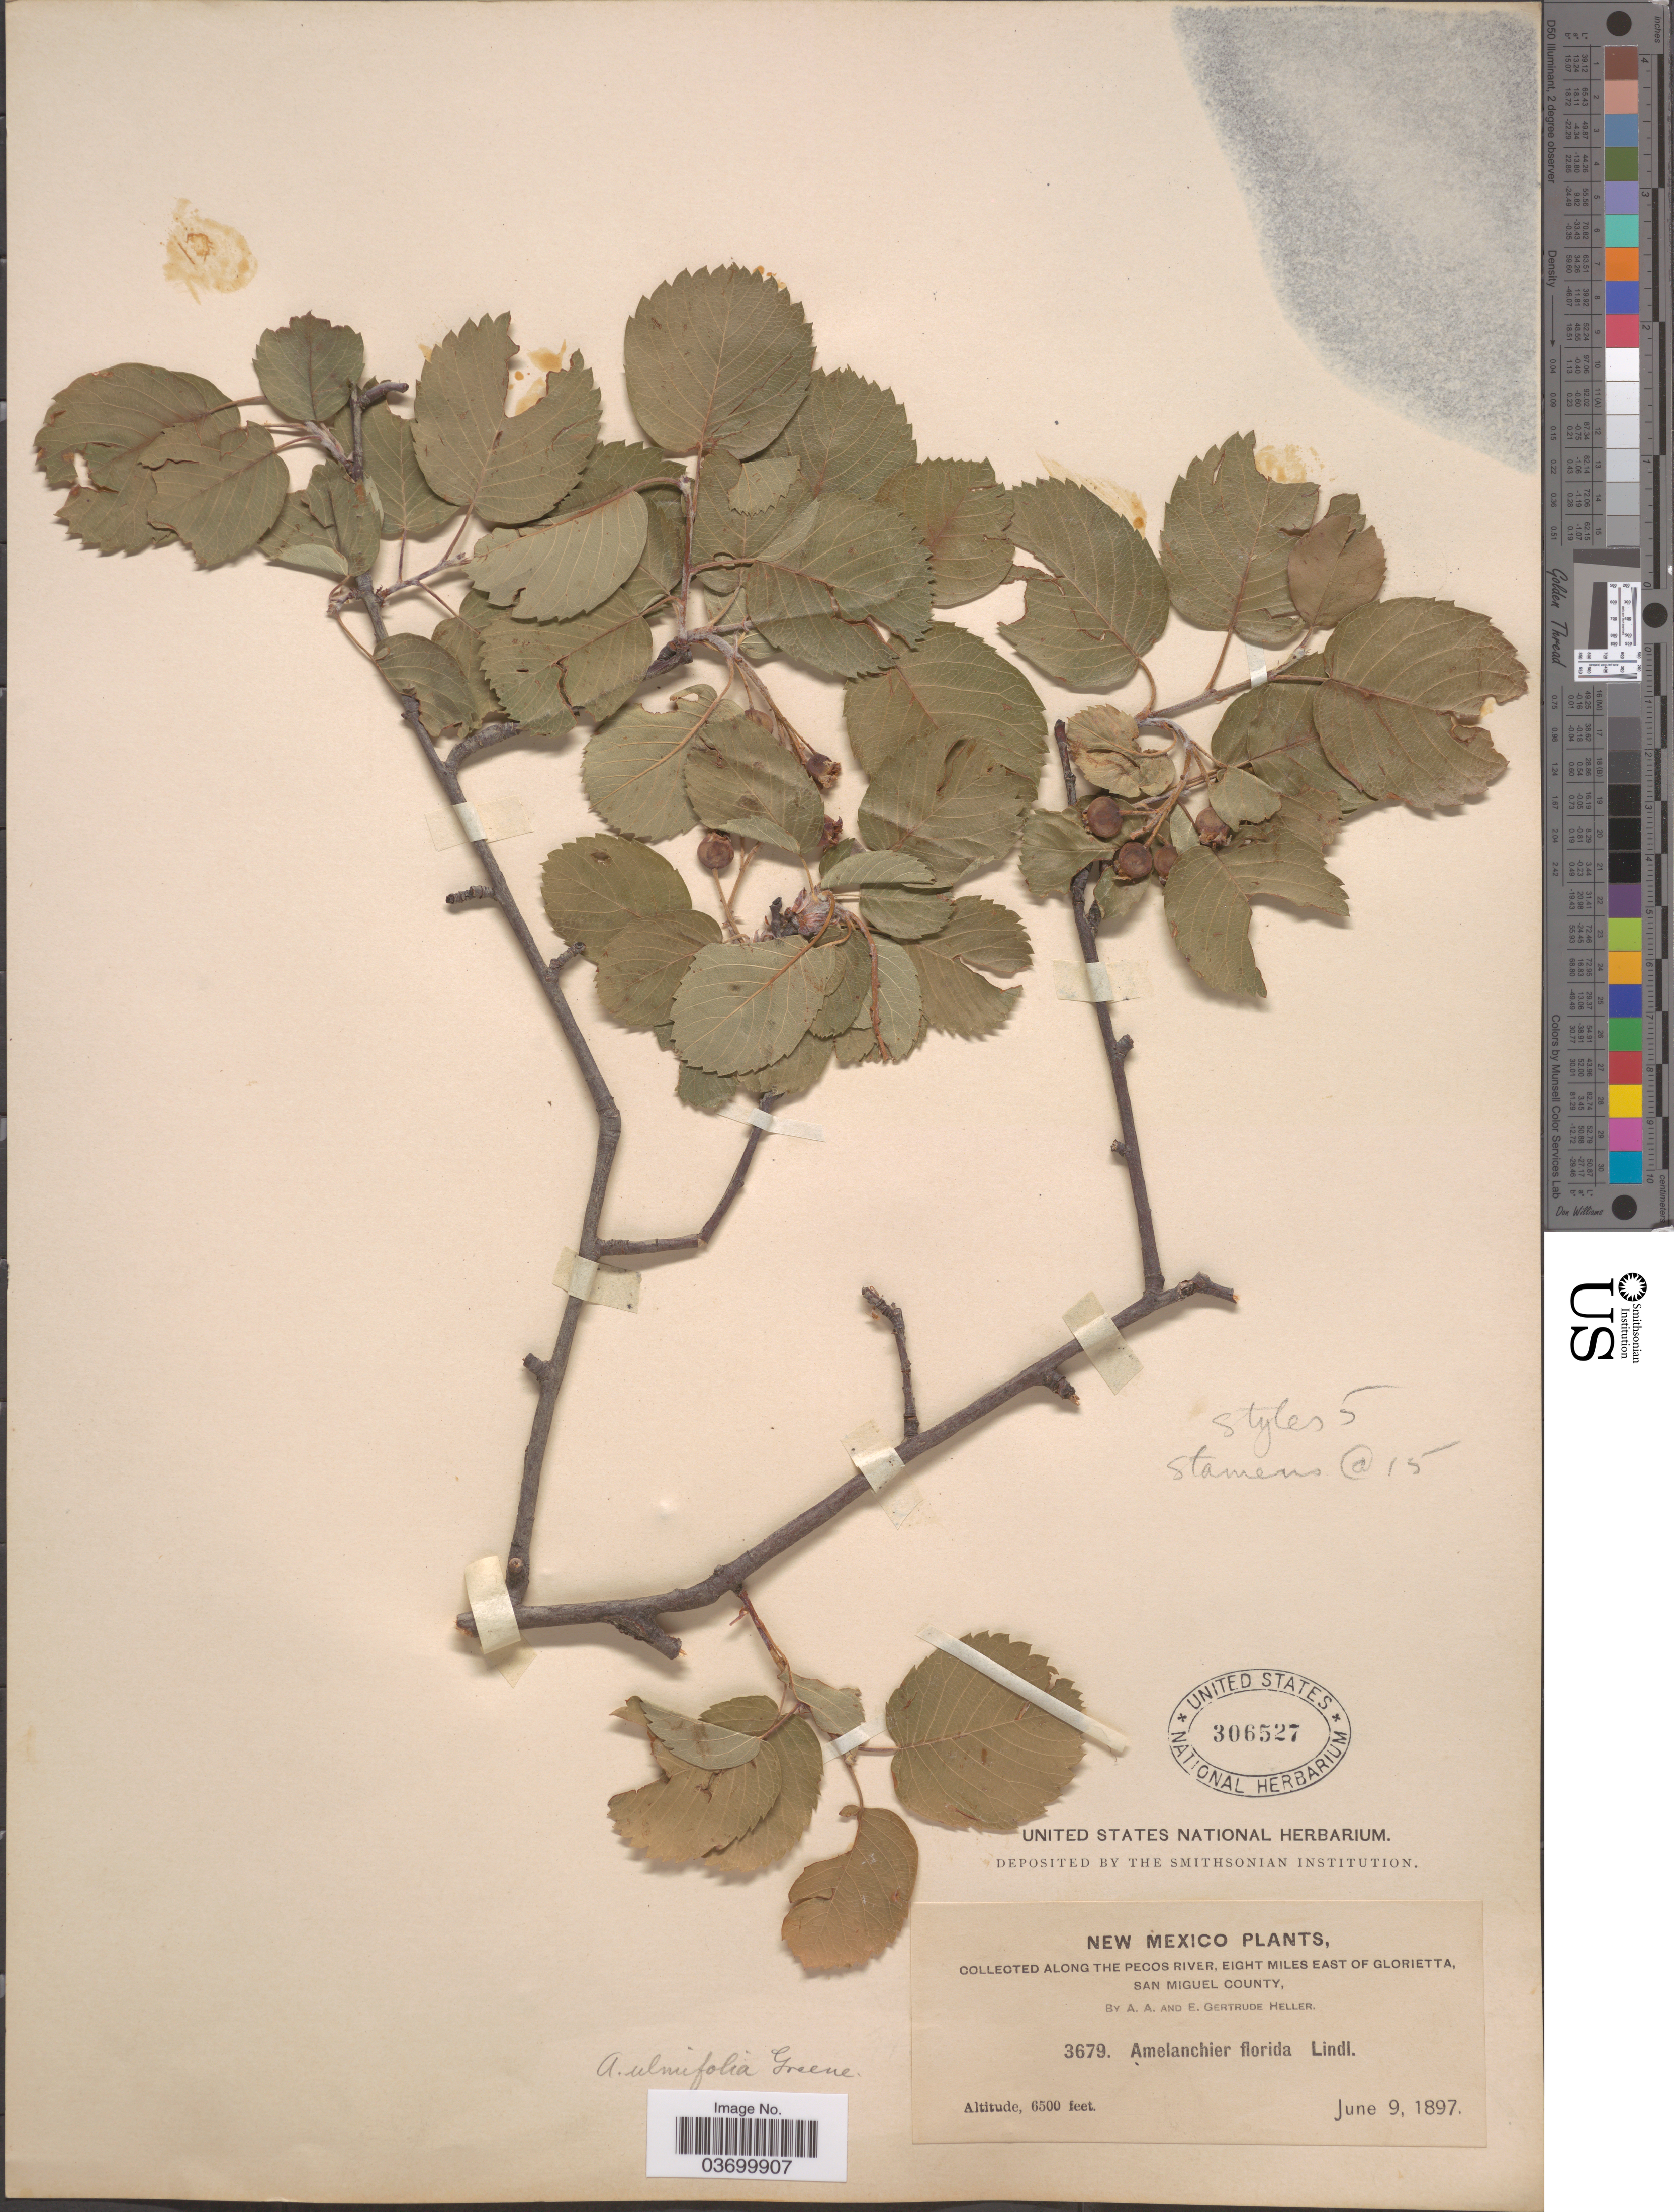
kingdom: Plantae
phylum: Tracheophyta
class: Magnoliopsida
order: Rosales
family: Rosaceae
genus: Amelanchier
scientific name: Amelanchier alnifolia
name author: (Nutt.) Nutt. ex M. Roem.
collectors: A. A. Heller & E. G. Heller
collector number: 3679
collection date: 1897-06-09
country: United States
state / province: New Mexico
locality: Along The Pecos River, Eight Miles East of Glorietta, San Miguel County.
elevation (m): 1981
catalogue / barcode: US 306527